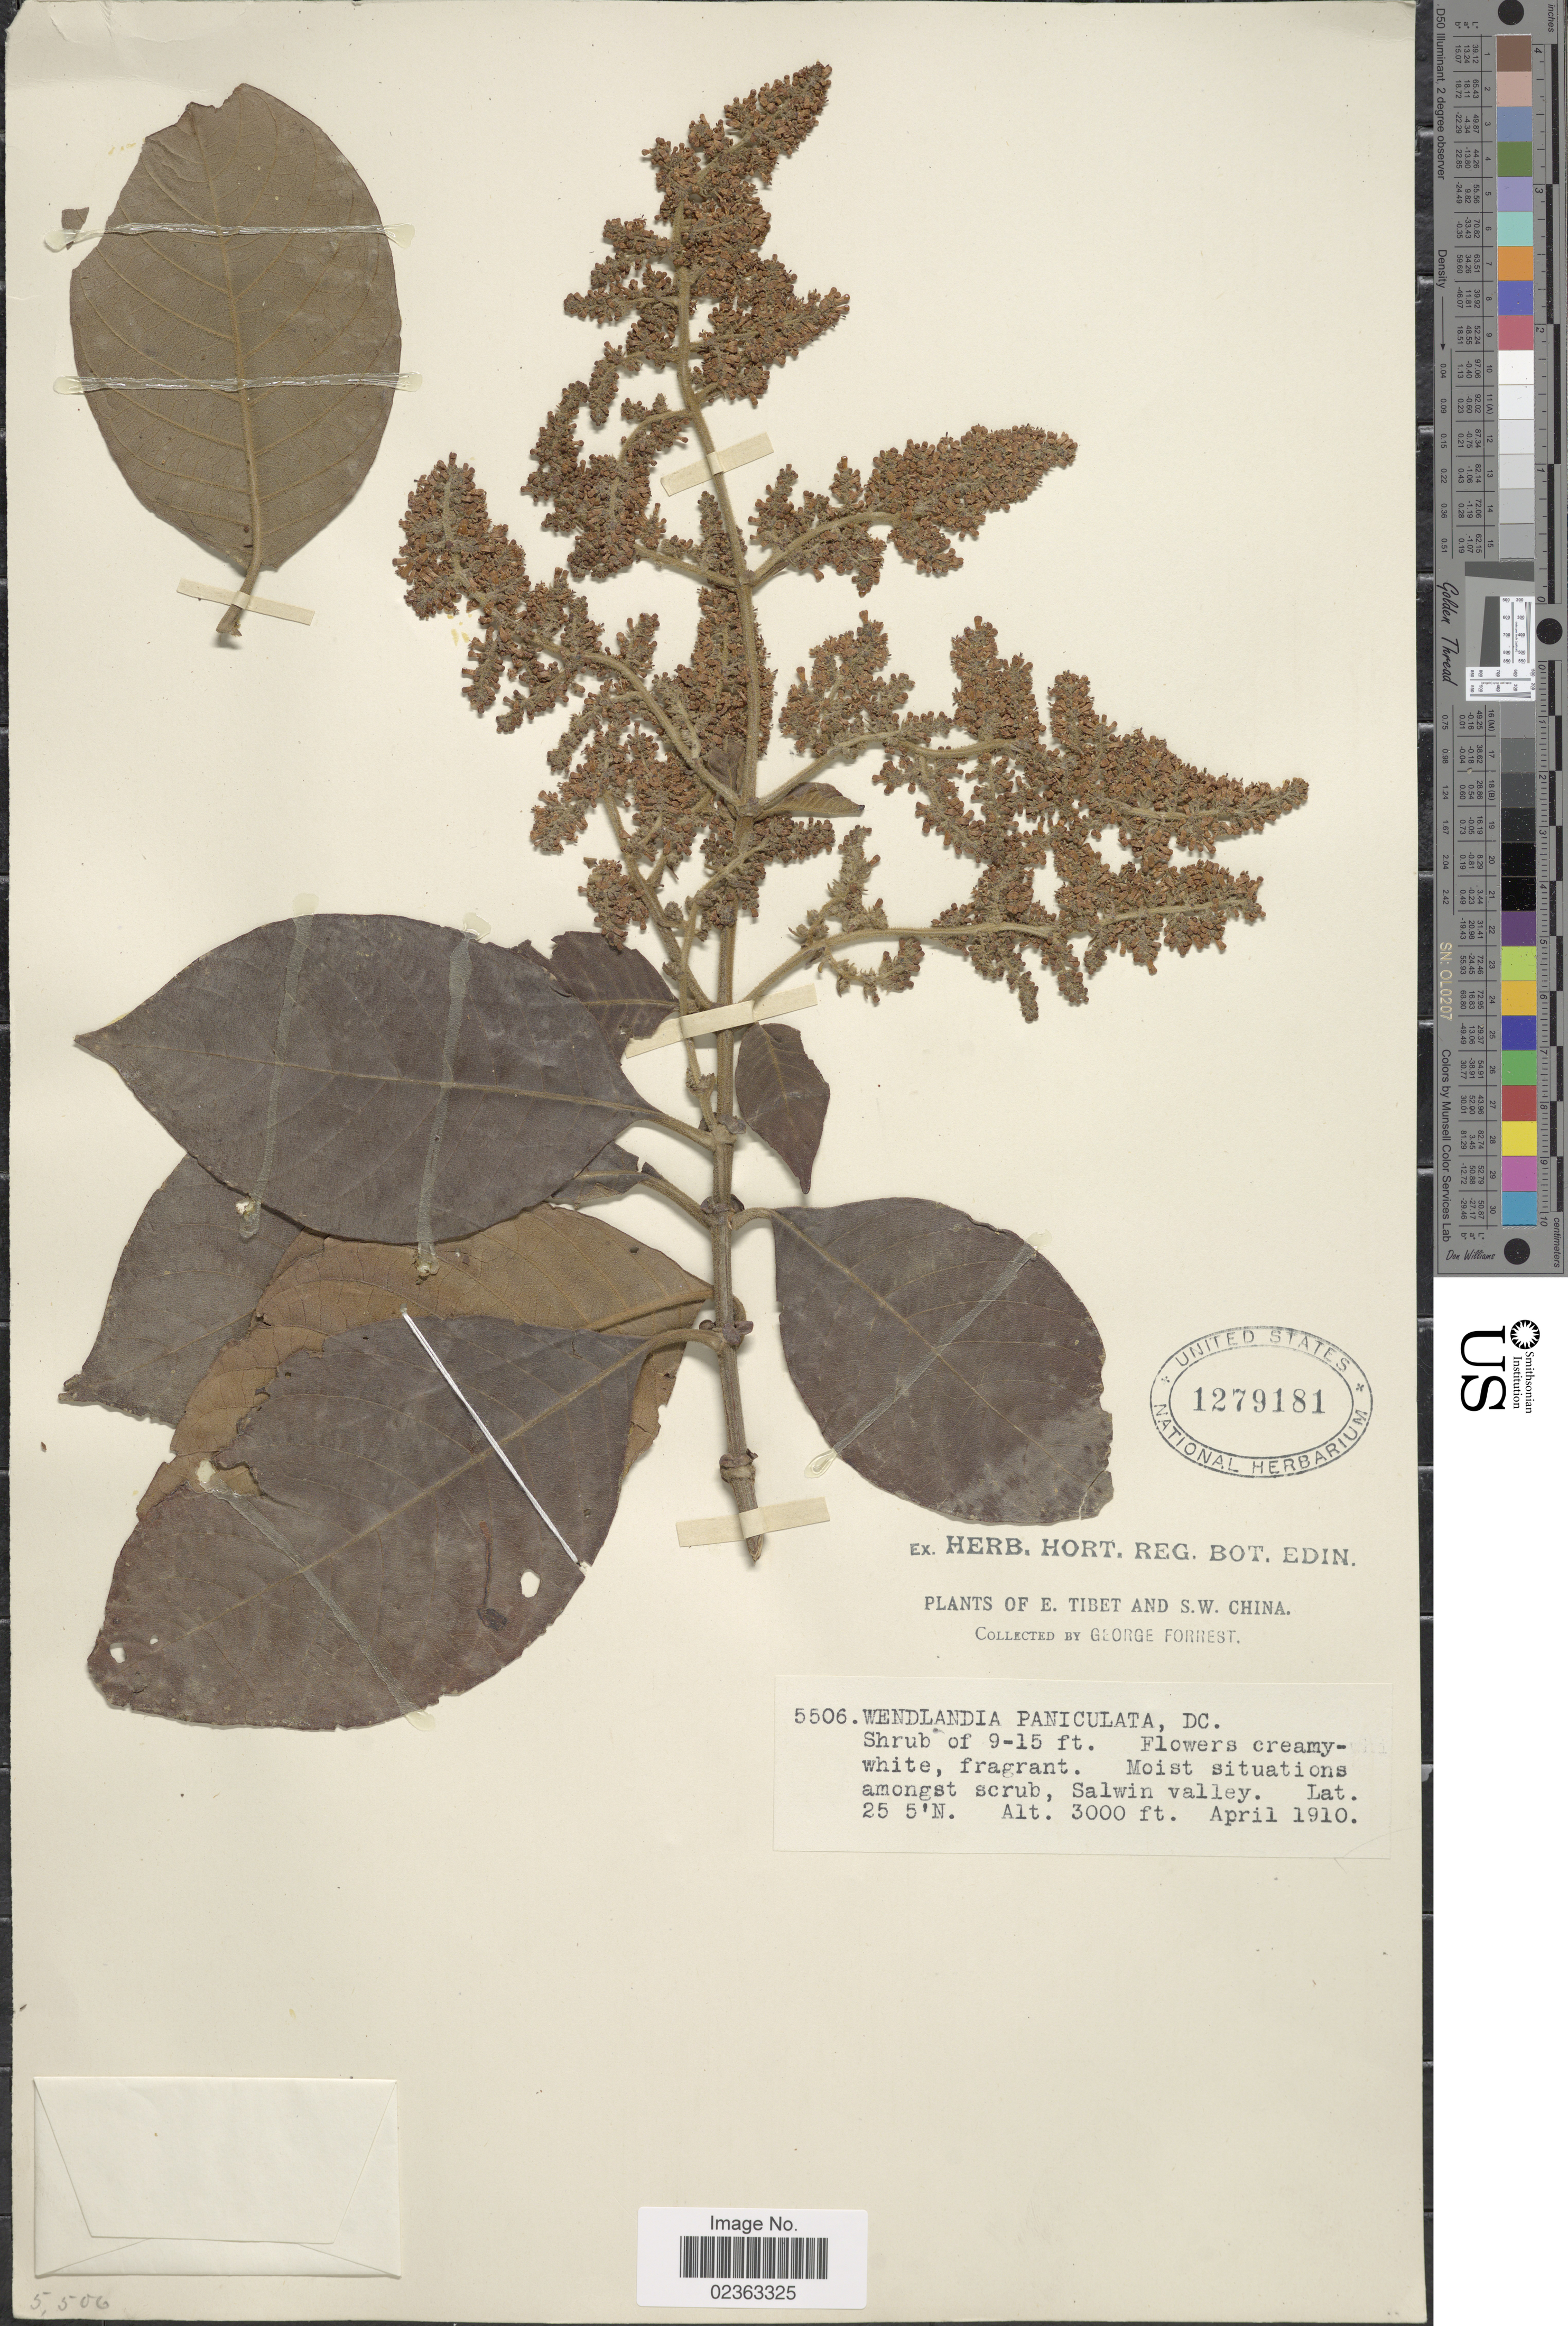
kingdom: Plantae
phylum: Tracheophyta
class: Magnoliopsida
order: Gentianales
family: Rubiaceae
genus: Wendlandia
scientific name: Wendlandia paniculata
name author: (Roxb.) DC.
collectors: G. Forrest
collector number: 5506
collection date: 1910-04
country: China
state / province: Xizang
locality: E. Tibet and S.W. China, Salwin valley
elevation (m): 914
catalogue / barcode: US 1279181